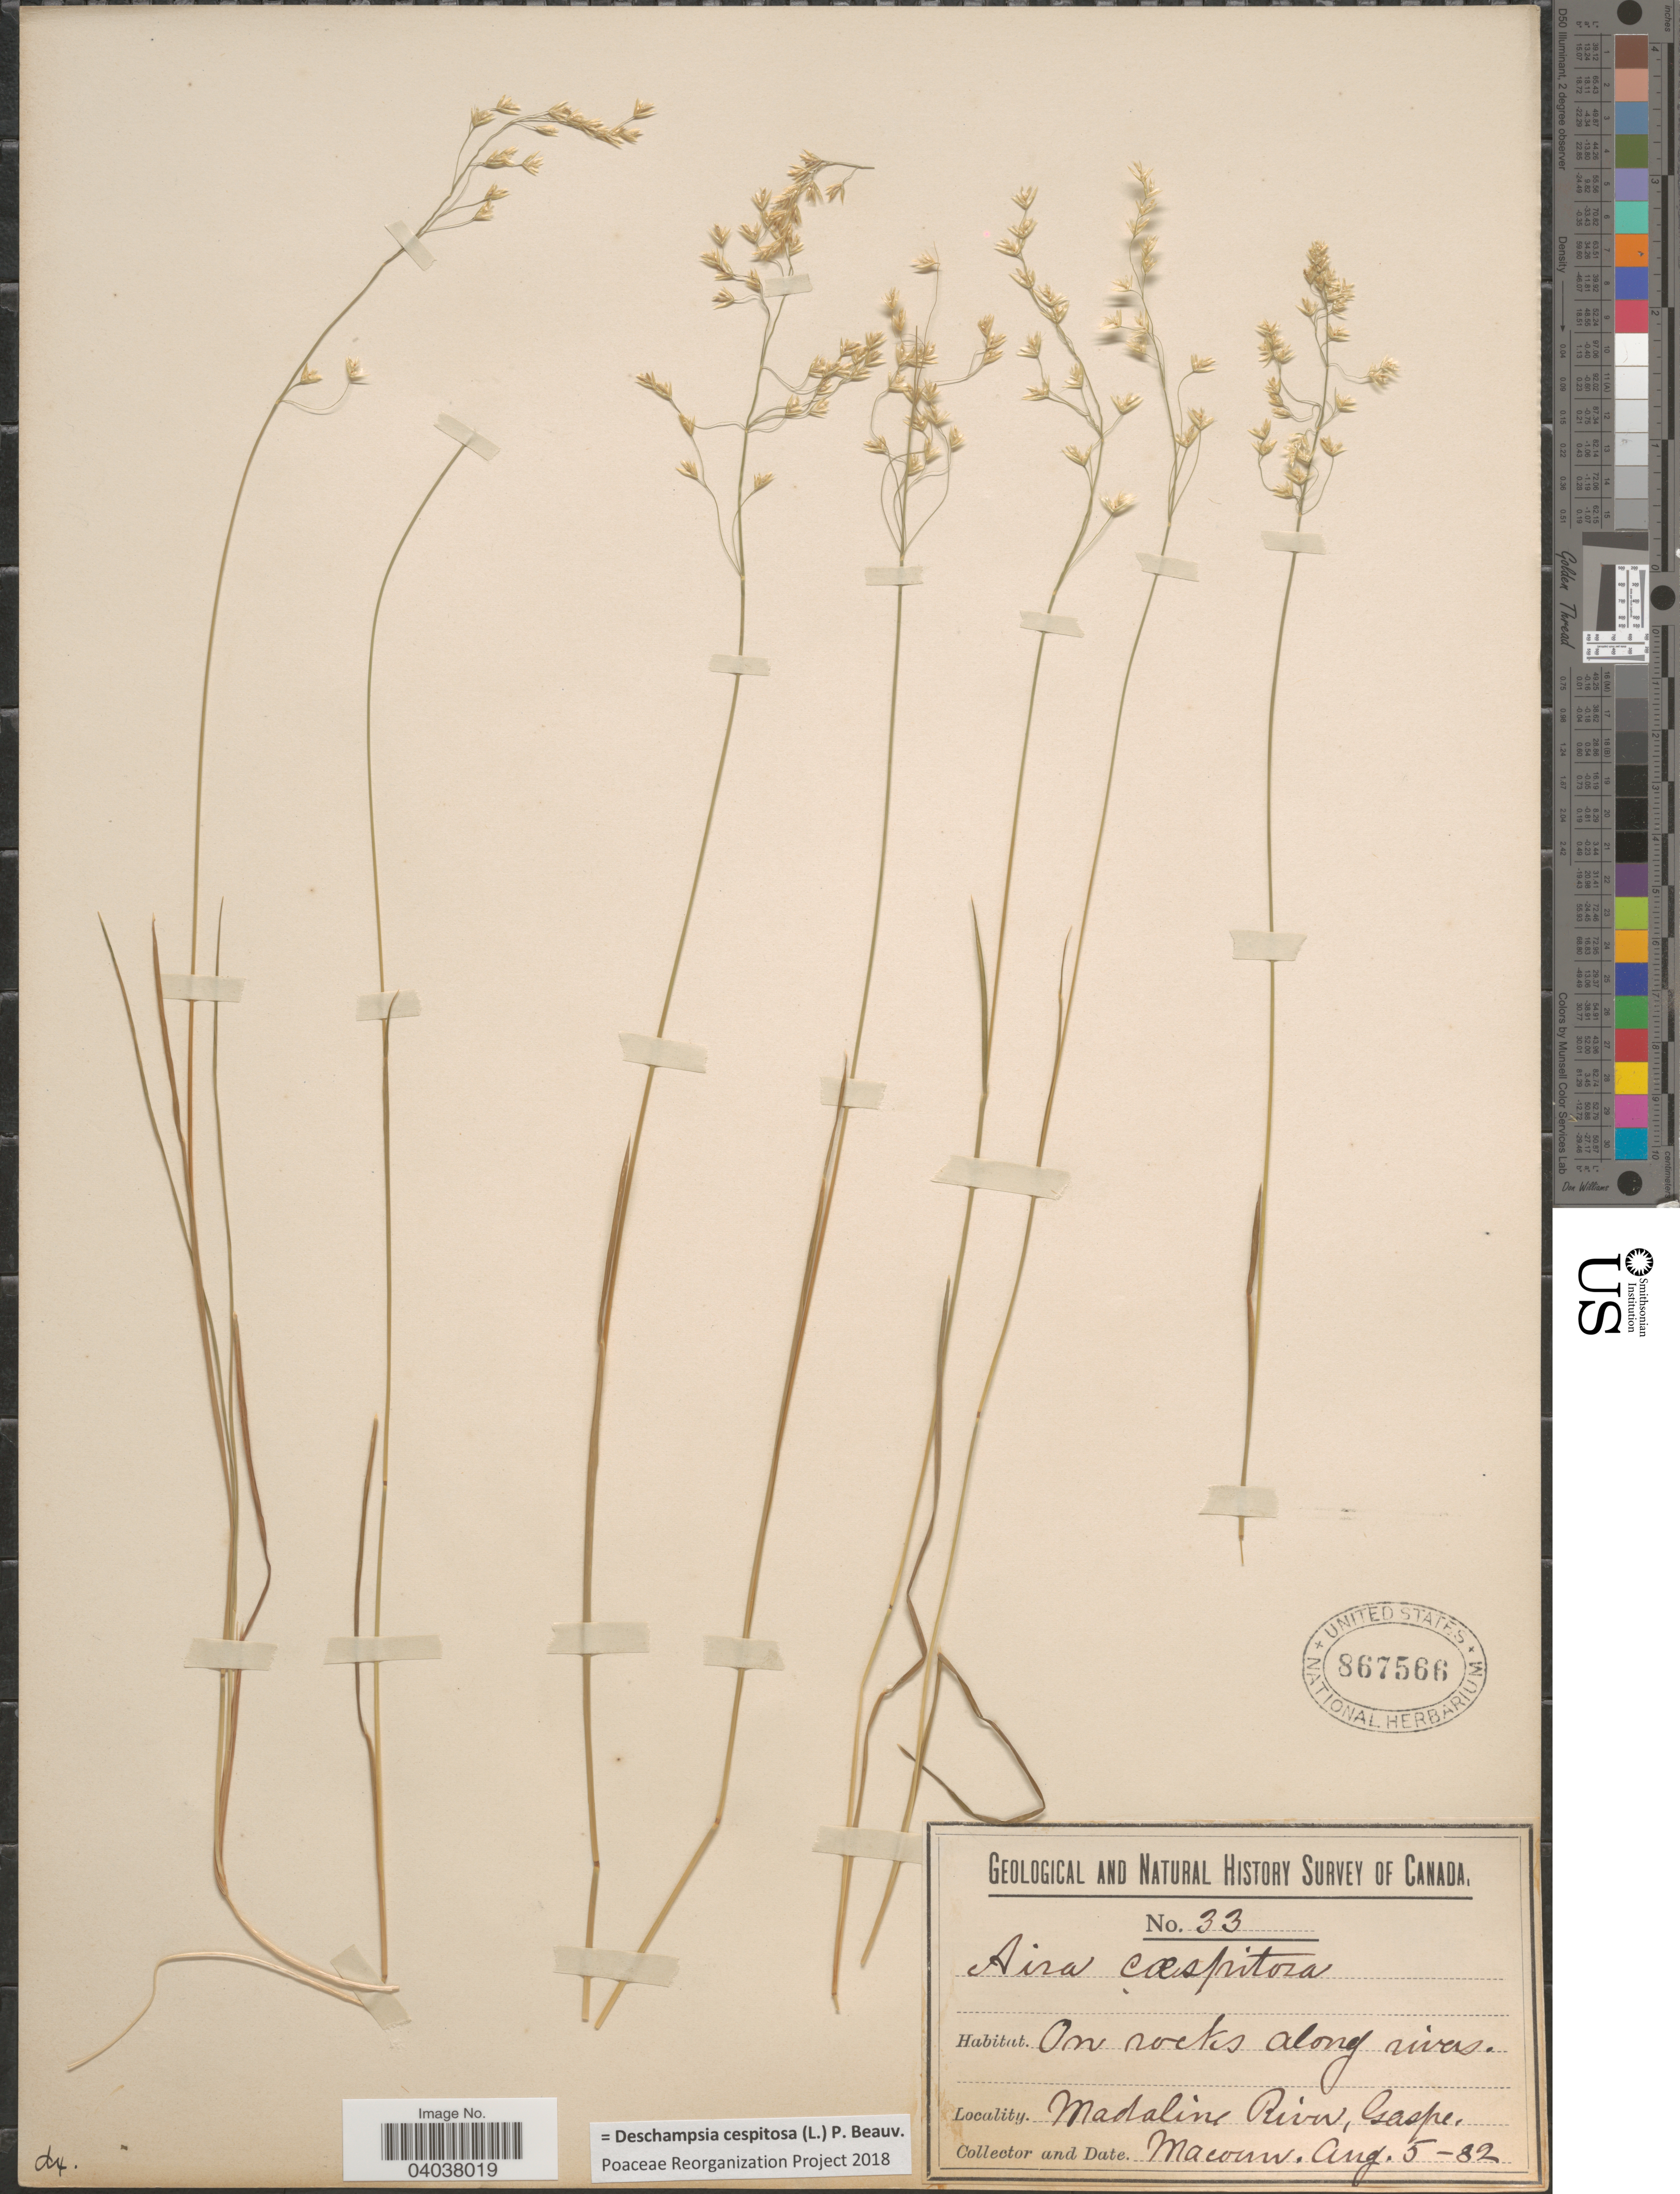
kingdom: Plantae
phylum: Tracheophyta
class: Liliopsida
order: Poales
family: Poaceae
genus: Deschampsia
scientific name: Deschampsia cespitosa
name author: (L.) P. Beauv.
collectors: -- Macoun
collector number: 33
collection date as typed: Transcribed d/m/y: 5/8/82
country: Canada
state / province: Quebec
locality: Madaline River, Gaspe.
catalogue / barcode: US 867566